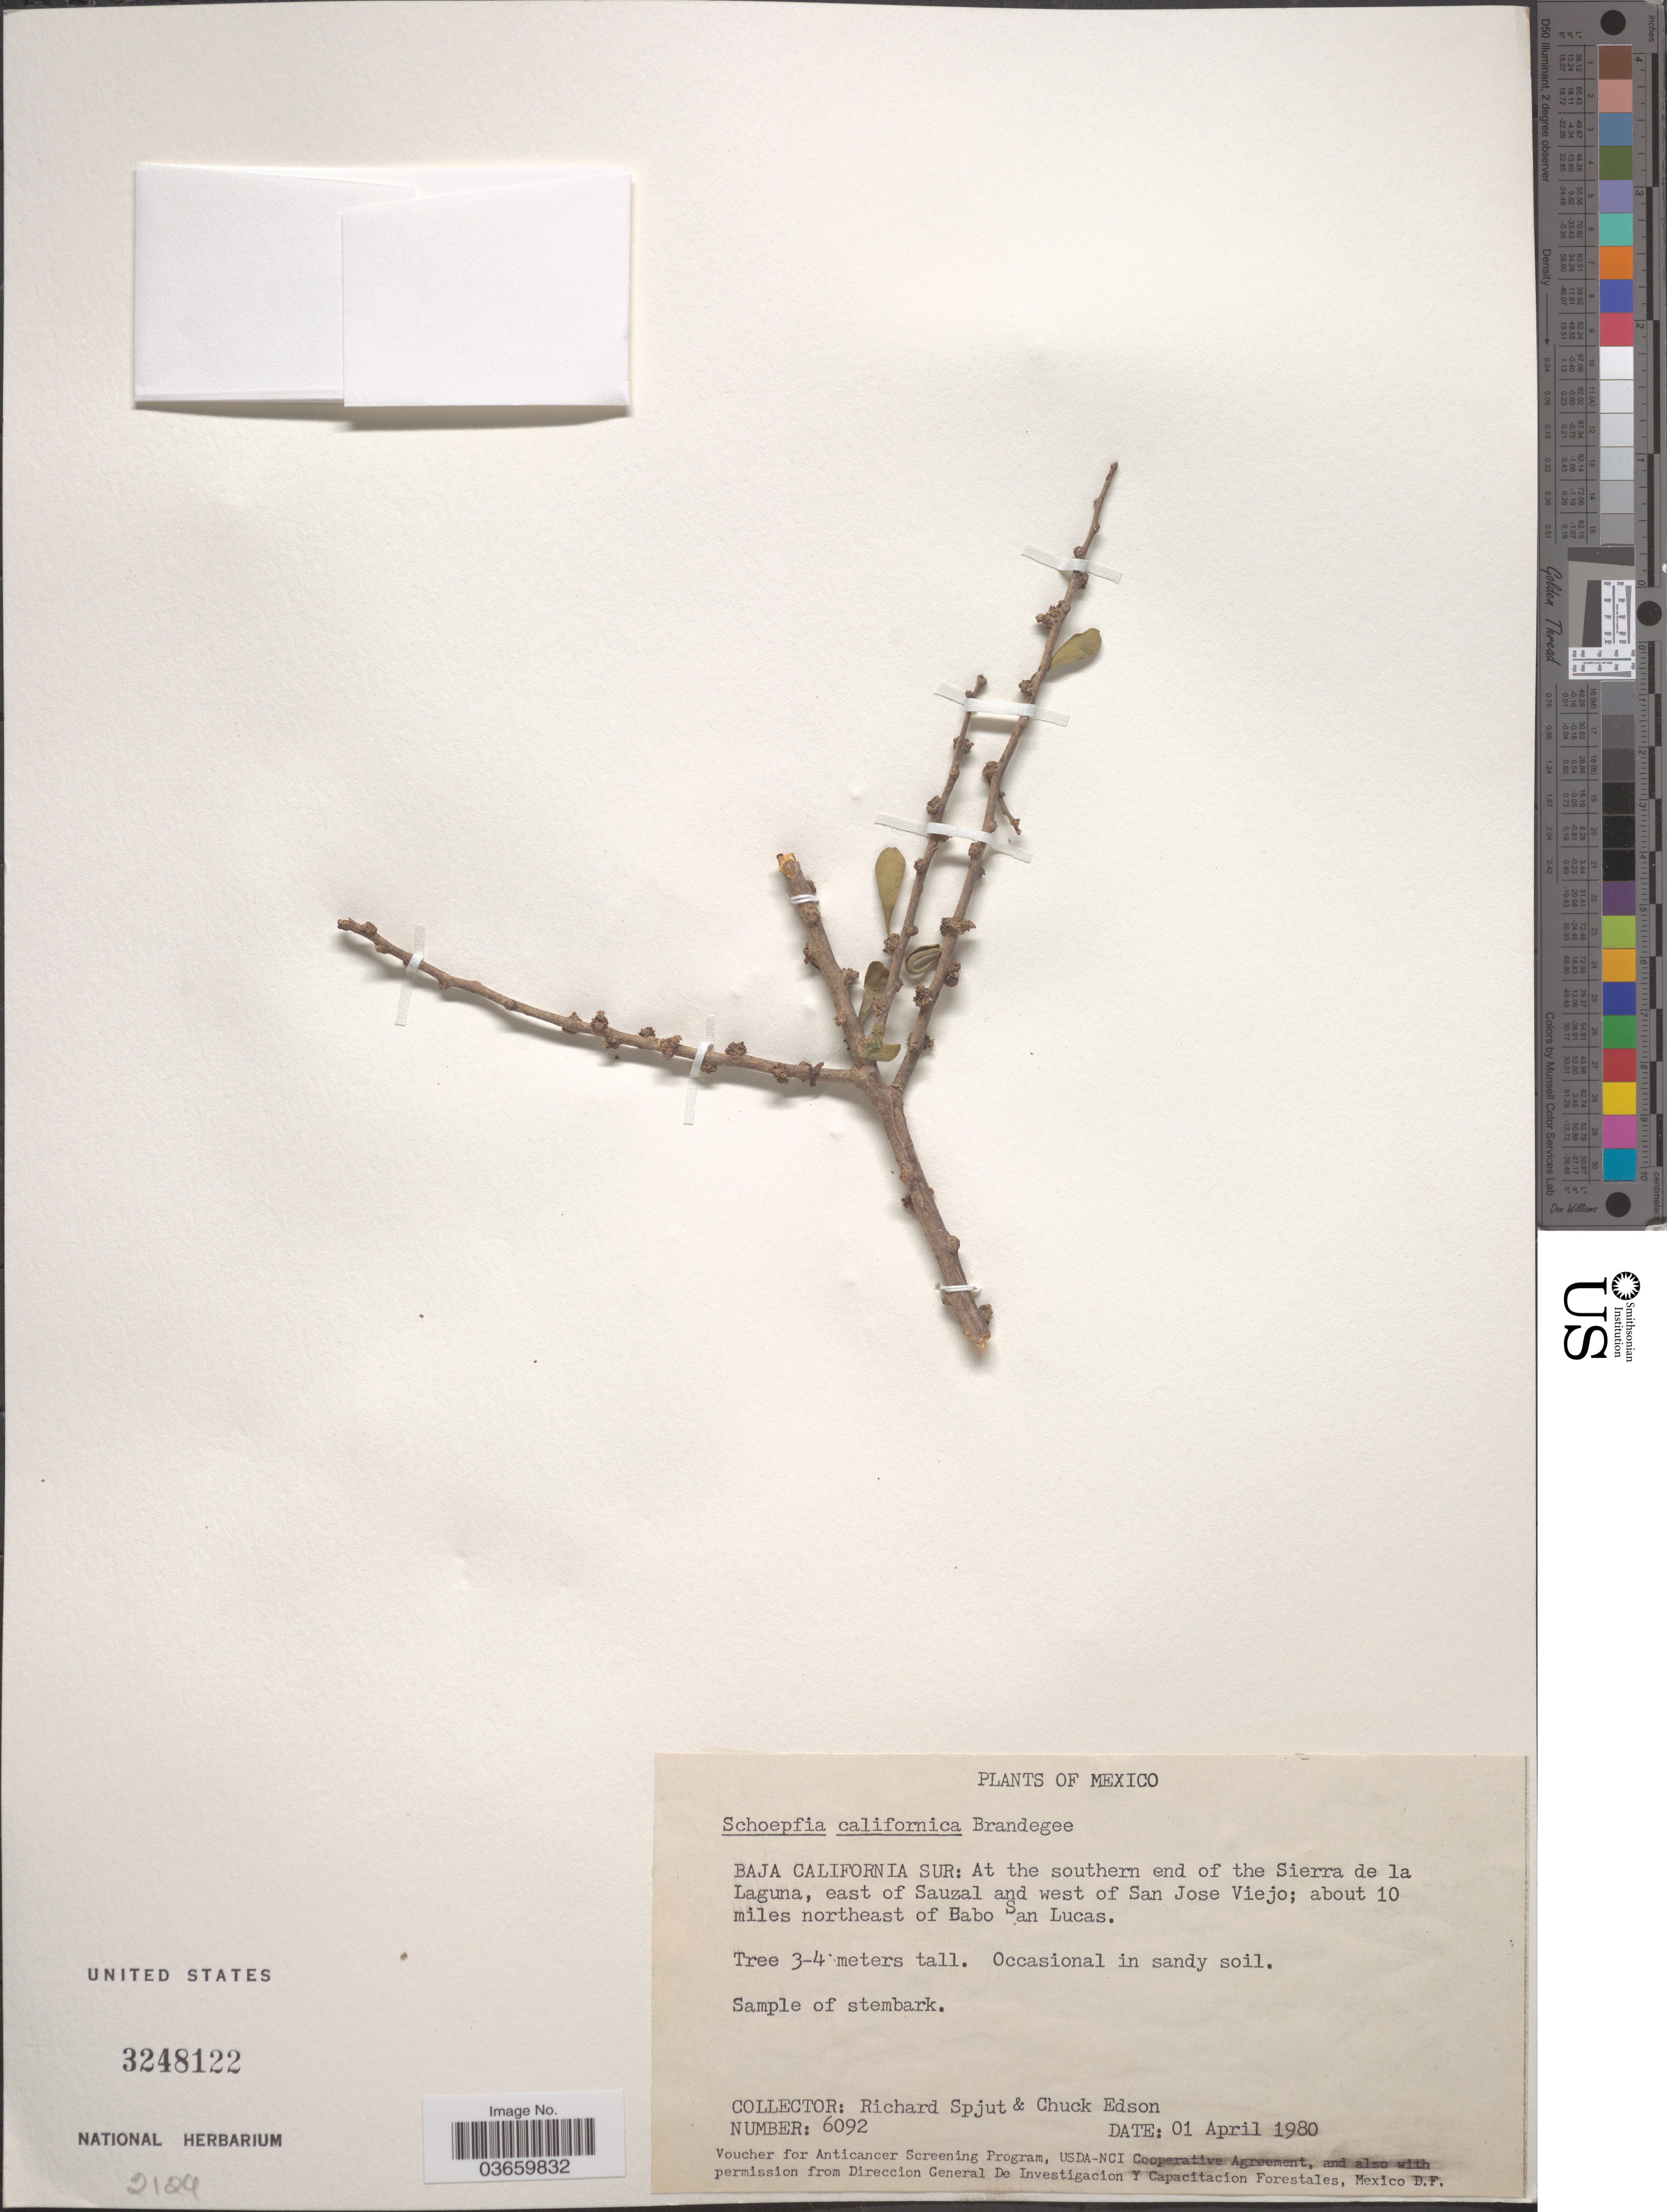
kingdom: Plantae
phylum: Tracheophyta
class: Magnoliopsida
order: Santalales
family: Schoepfiaceae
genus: Schoepfia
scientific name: Schoepfia californica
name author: Brandegee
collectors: R. Spjut & C. Edson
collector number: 6092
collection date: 1980-04-01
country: Mexico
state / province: Baja California Sur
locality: At the southern end of the Sierra de la Laguna, east of Sauzal and west of San Jose Viejo; about 10 miles northeast of Babo San Lucas.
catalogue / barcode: US 3248122